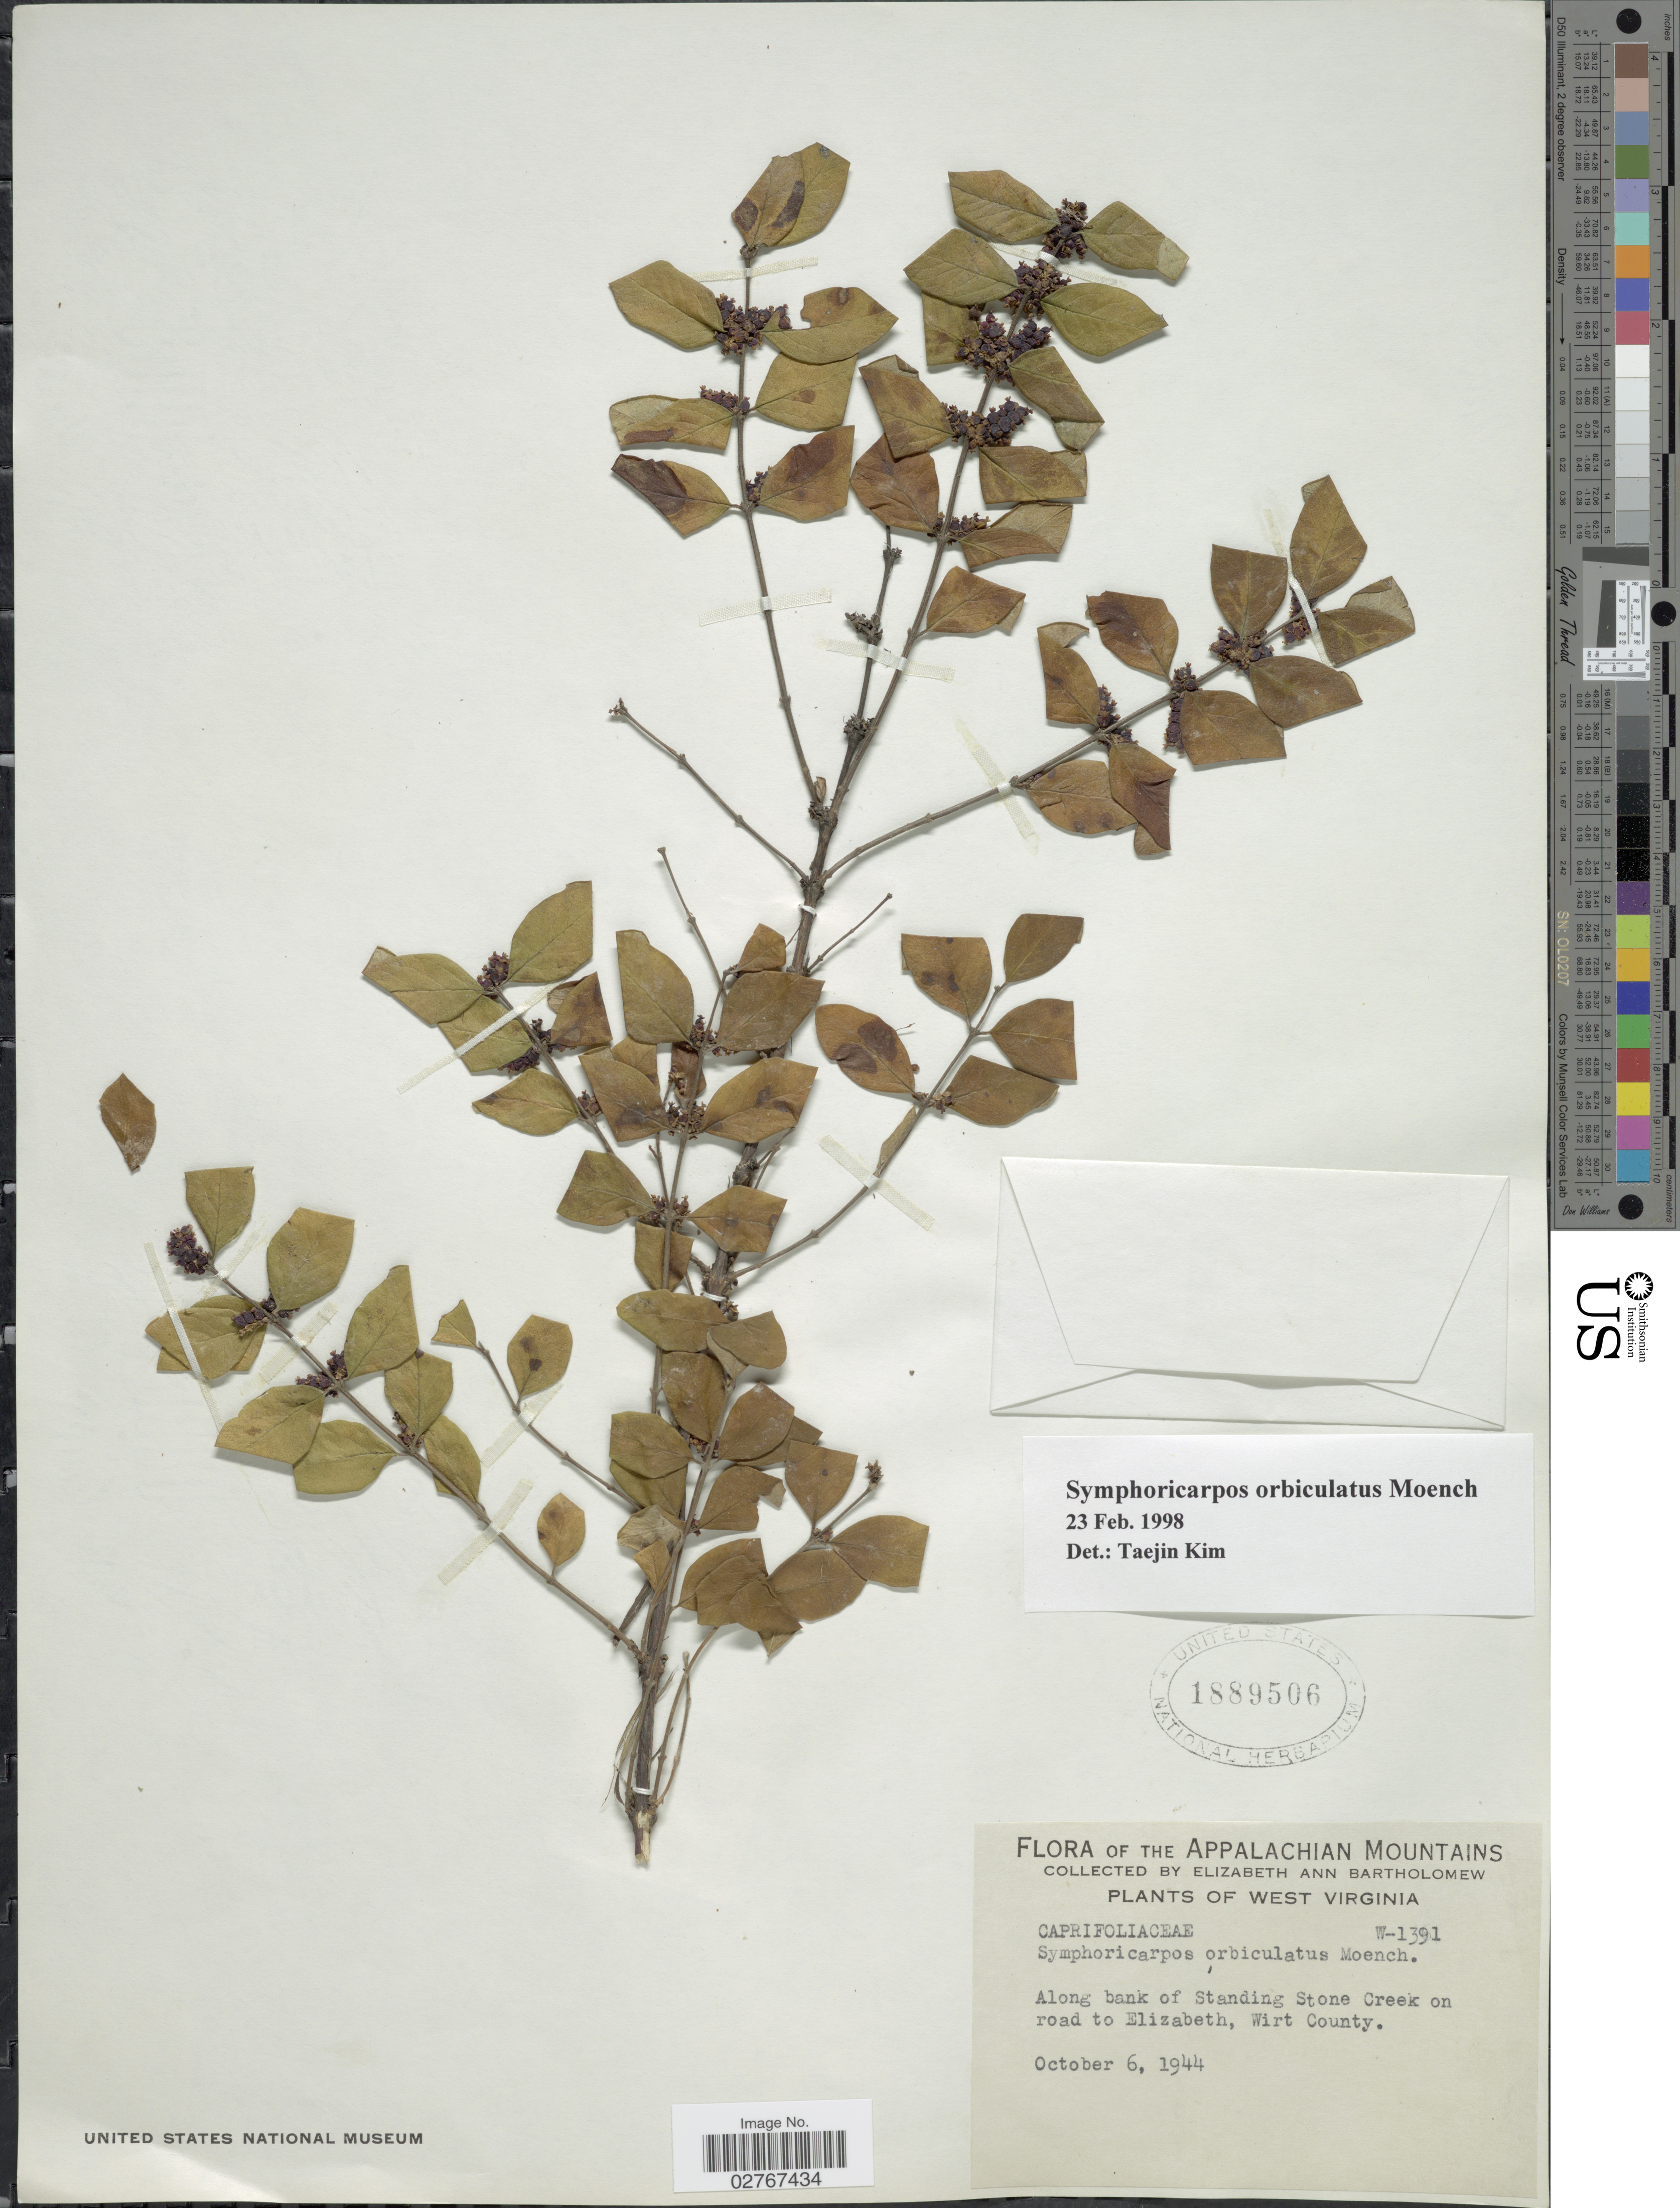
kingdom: Plantae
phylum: Tracheophyta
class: Magnoliopsida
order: Dipsacales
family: Caprifoliaceae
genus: Symphoricarpos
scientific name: Symphoricarpos orbiculatus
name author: Moench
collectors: E. Bartholomew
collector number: W-1391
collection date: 1944-10-06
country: United States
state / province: West Virginia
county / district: Wirt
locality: Along bank of Standing Stone Creek on road Elizabeth.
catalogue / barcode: US 1889506